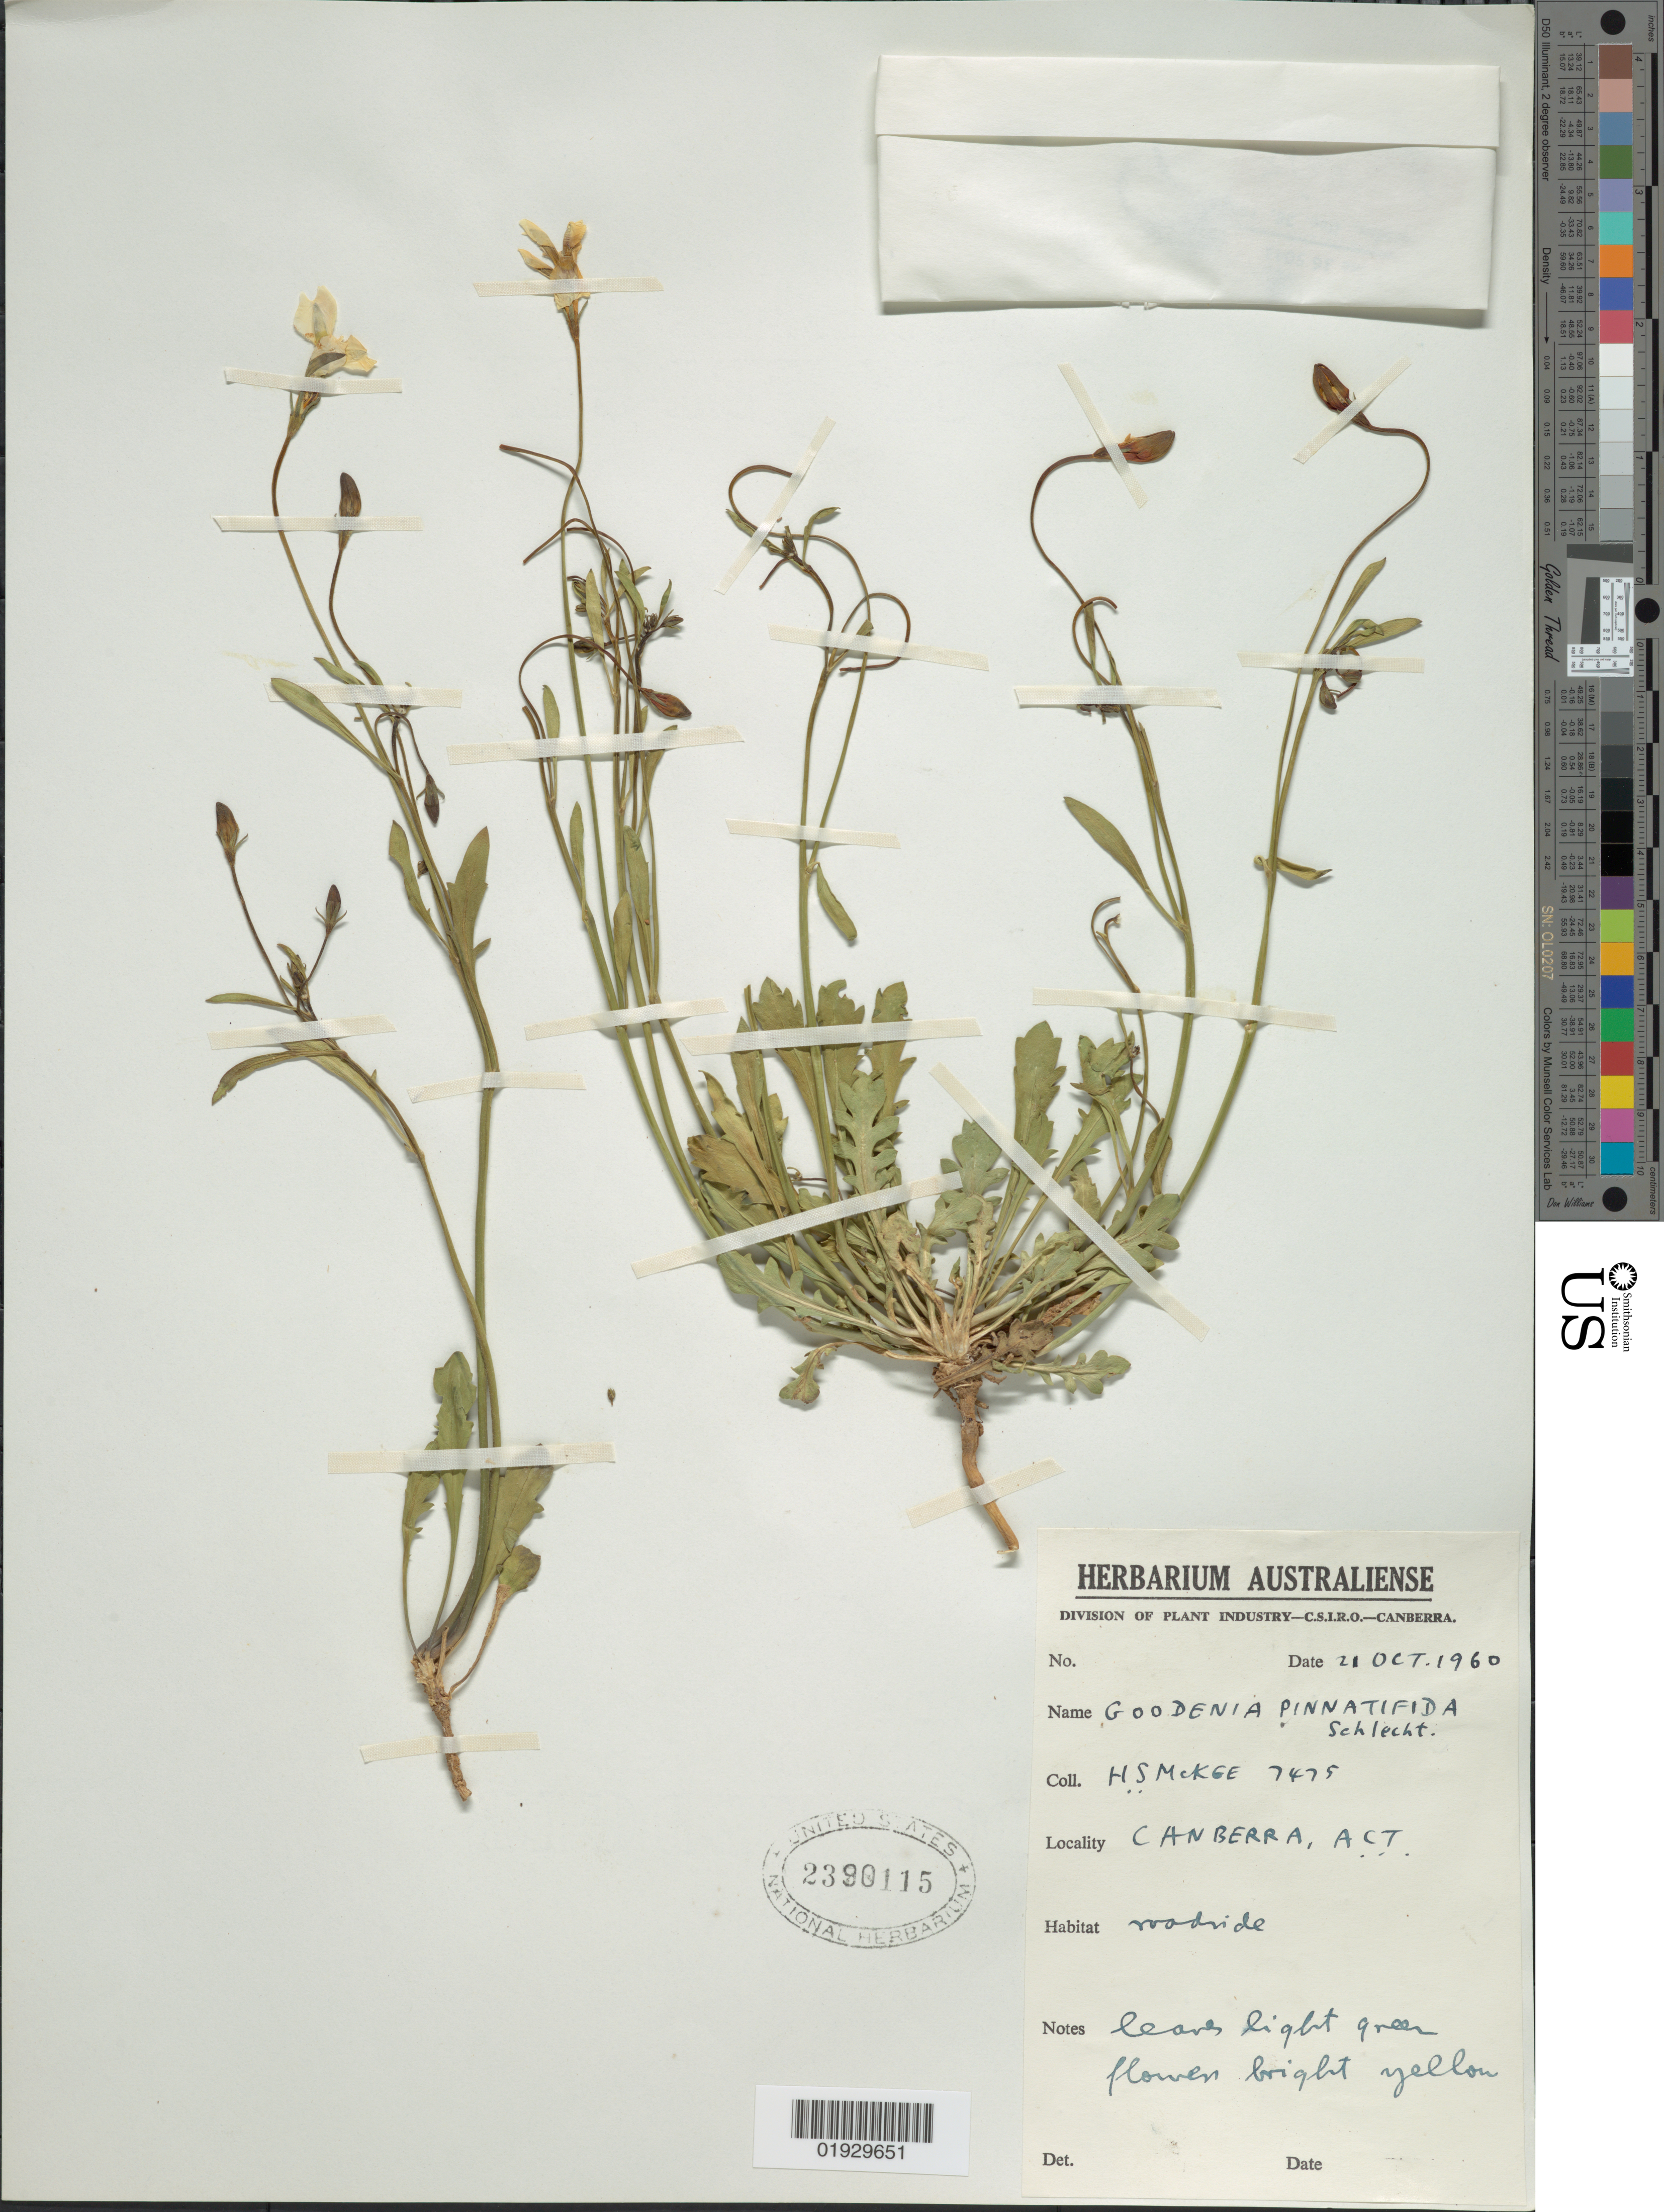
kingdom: Plantae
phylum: Tracheophyta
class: Magnoliopsida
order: Asterales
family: Goodeniaceae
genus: Goodenia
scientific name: Goodenia pinnatifida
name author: Schltdl.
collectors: H. S. McKee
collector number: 7475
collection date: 1960-10-21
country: Australia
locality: Canberra, A.C.T.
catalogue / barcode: US 2390115